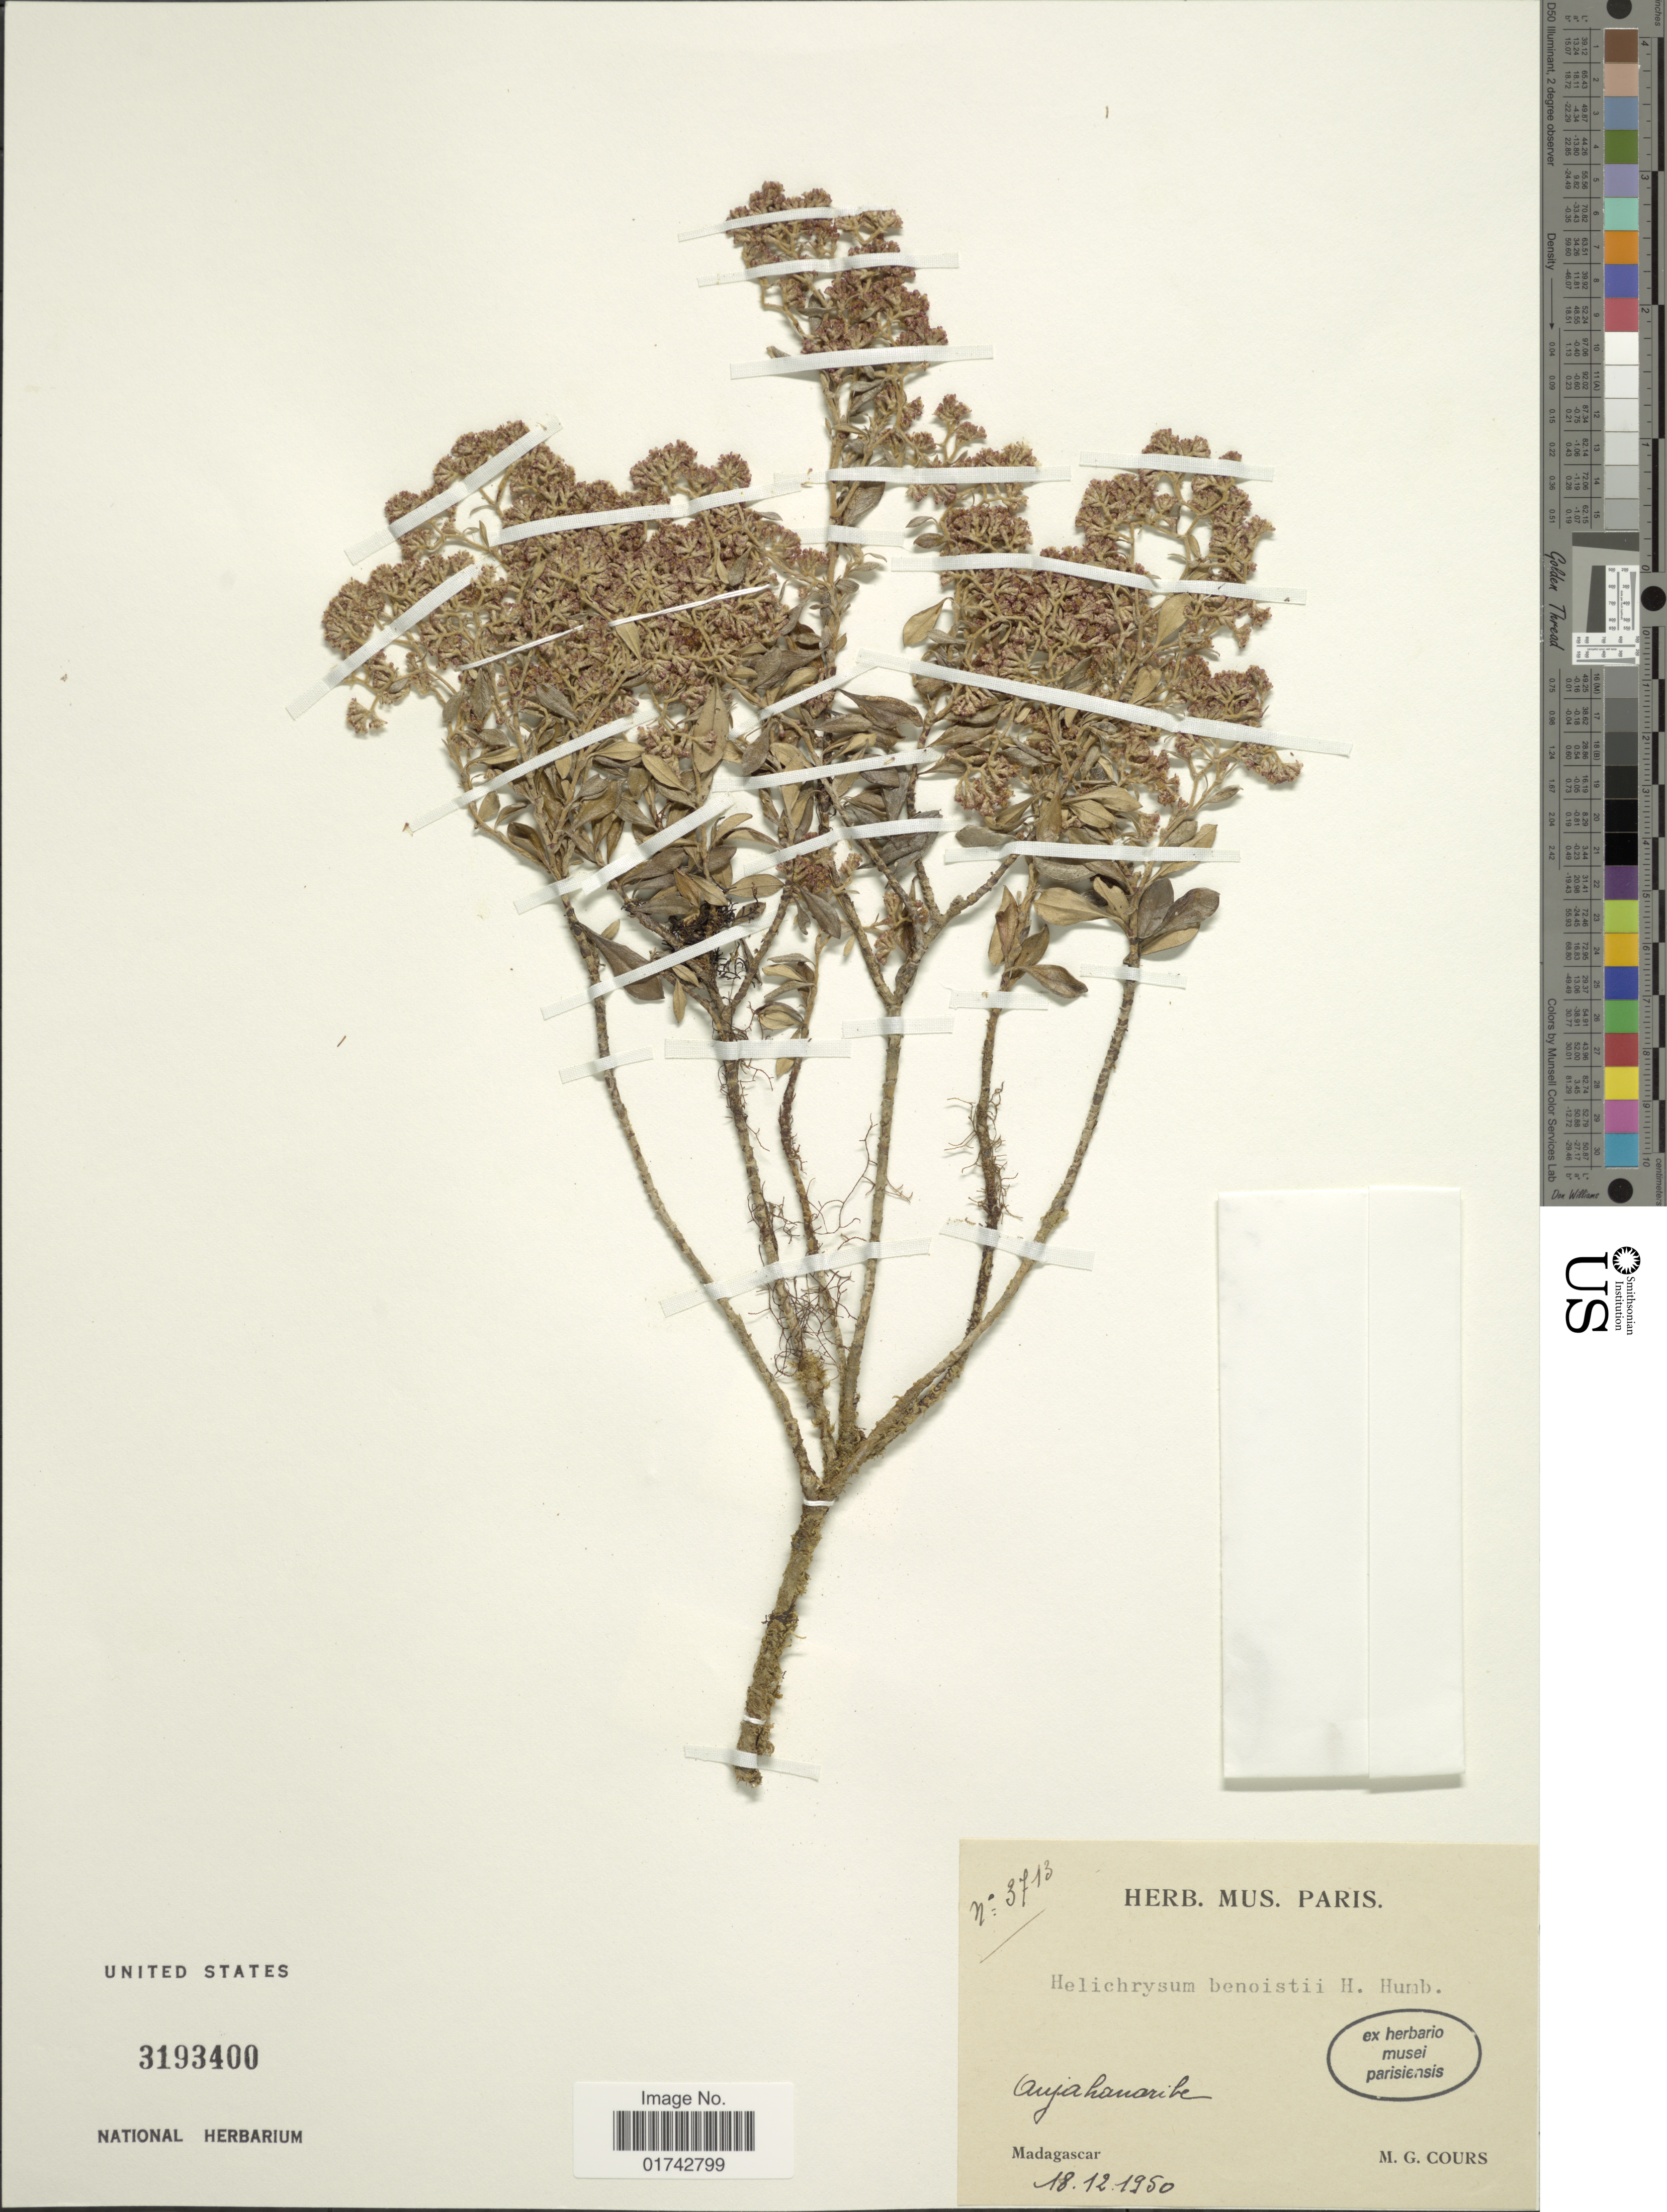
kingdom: Plantae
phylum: Tracheophyta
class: Magnoliopsida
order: Asterales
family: Asteraceae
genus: Helichrysum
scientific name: Helichrysum benoistii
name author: Humbert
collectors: M. Cours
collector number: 3713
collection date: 1950-12-18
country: Madagascar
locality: Oujahanaribe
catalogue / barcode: US 3193400